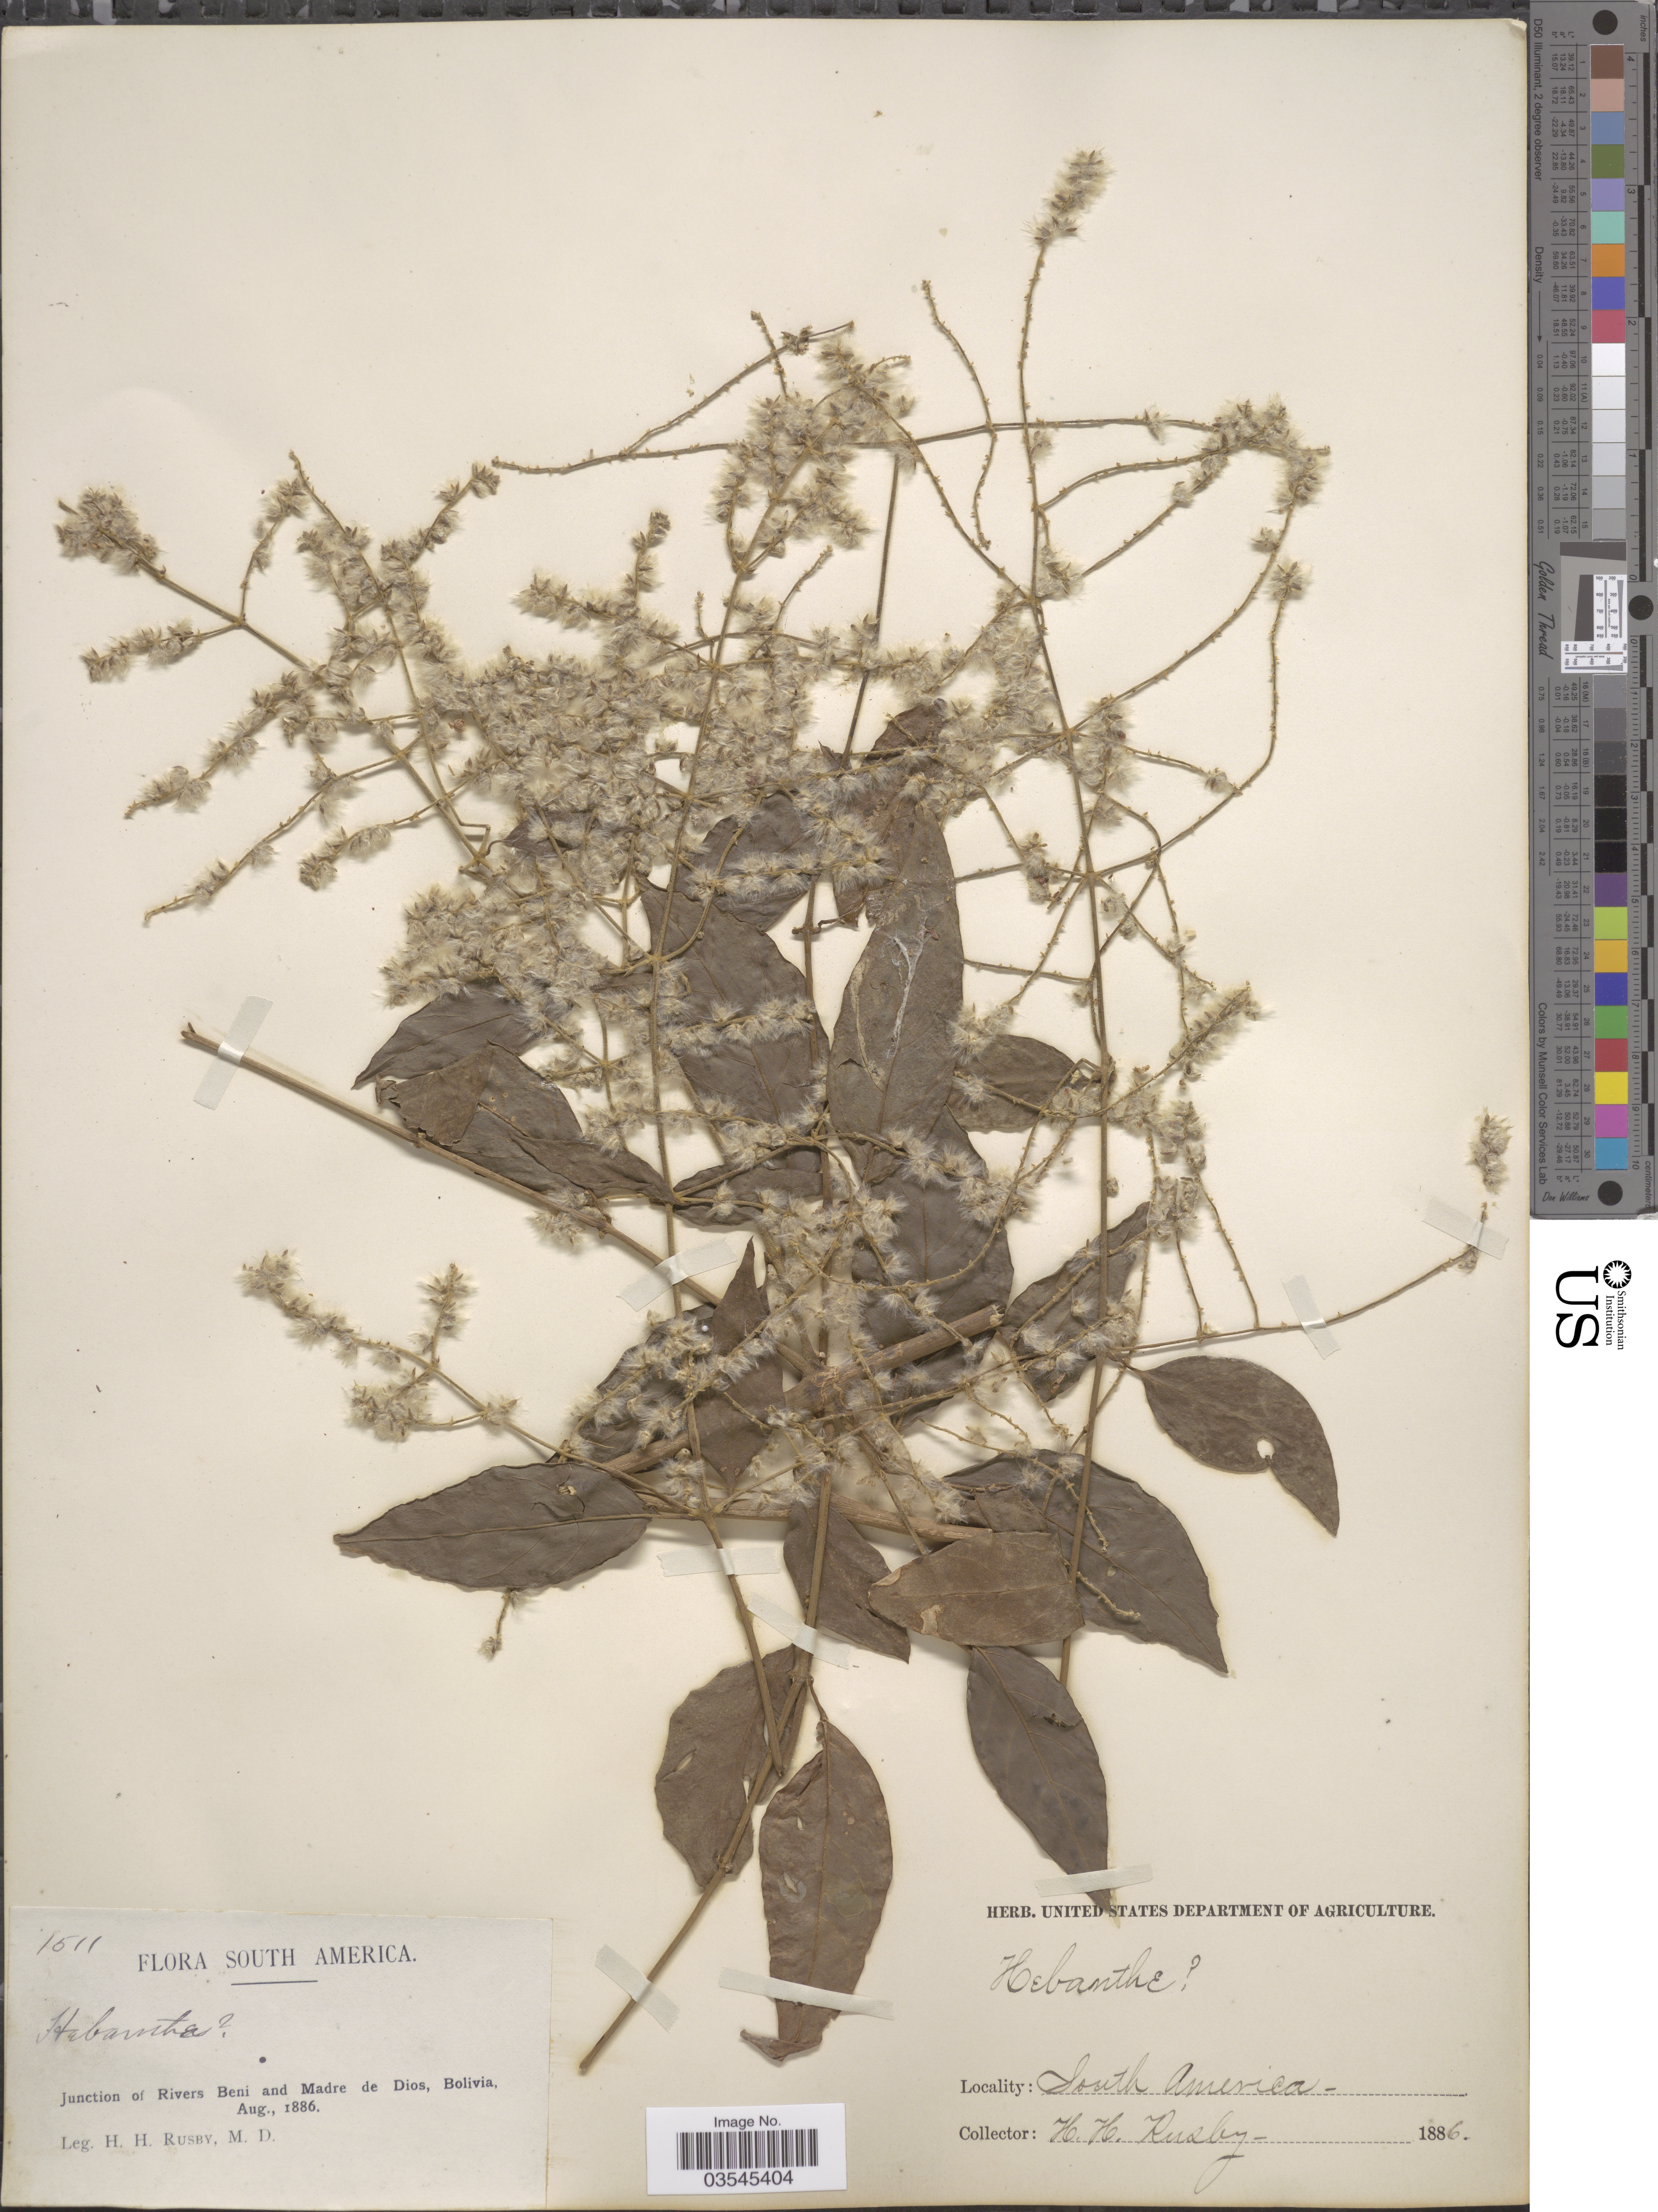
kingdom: Plantae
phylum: Tracheophyta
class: Magnoliopsida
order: Caryophyllales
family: Amaranthaceae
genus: Pfaffia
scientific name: Pfaffia paniculata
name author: (Mart.) Kuntze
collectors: H. H. Rusby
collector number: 1511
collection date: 1886-08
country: Bolivia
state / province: Beni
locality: Junction of Rivers Beni and Madre de Dios